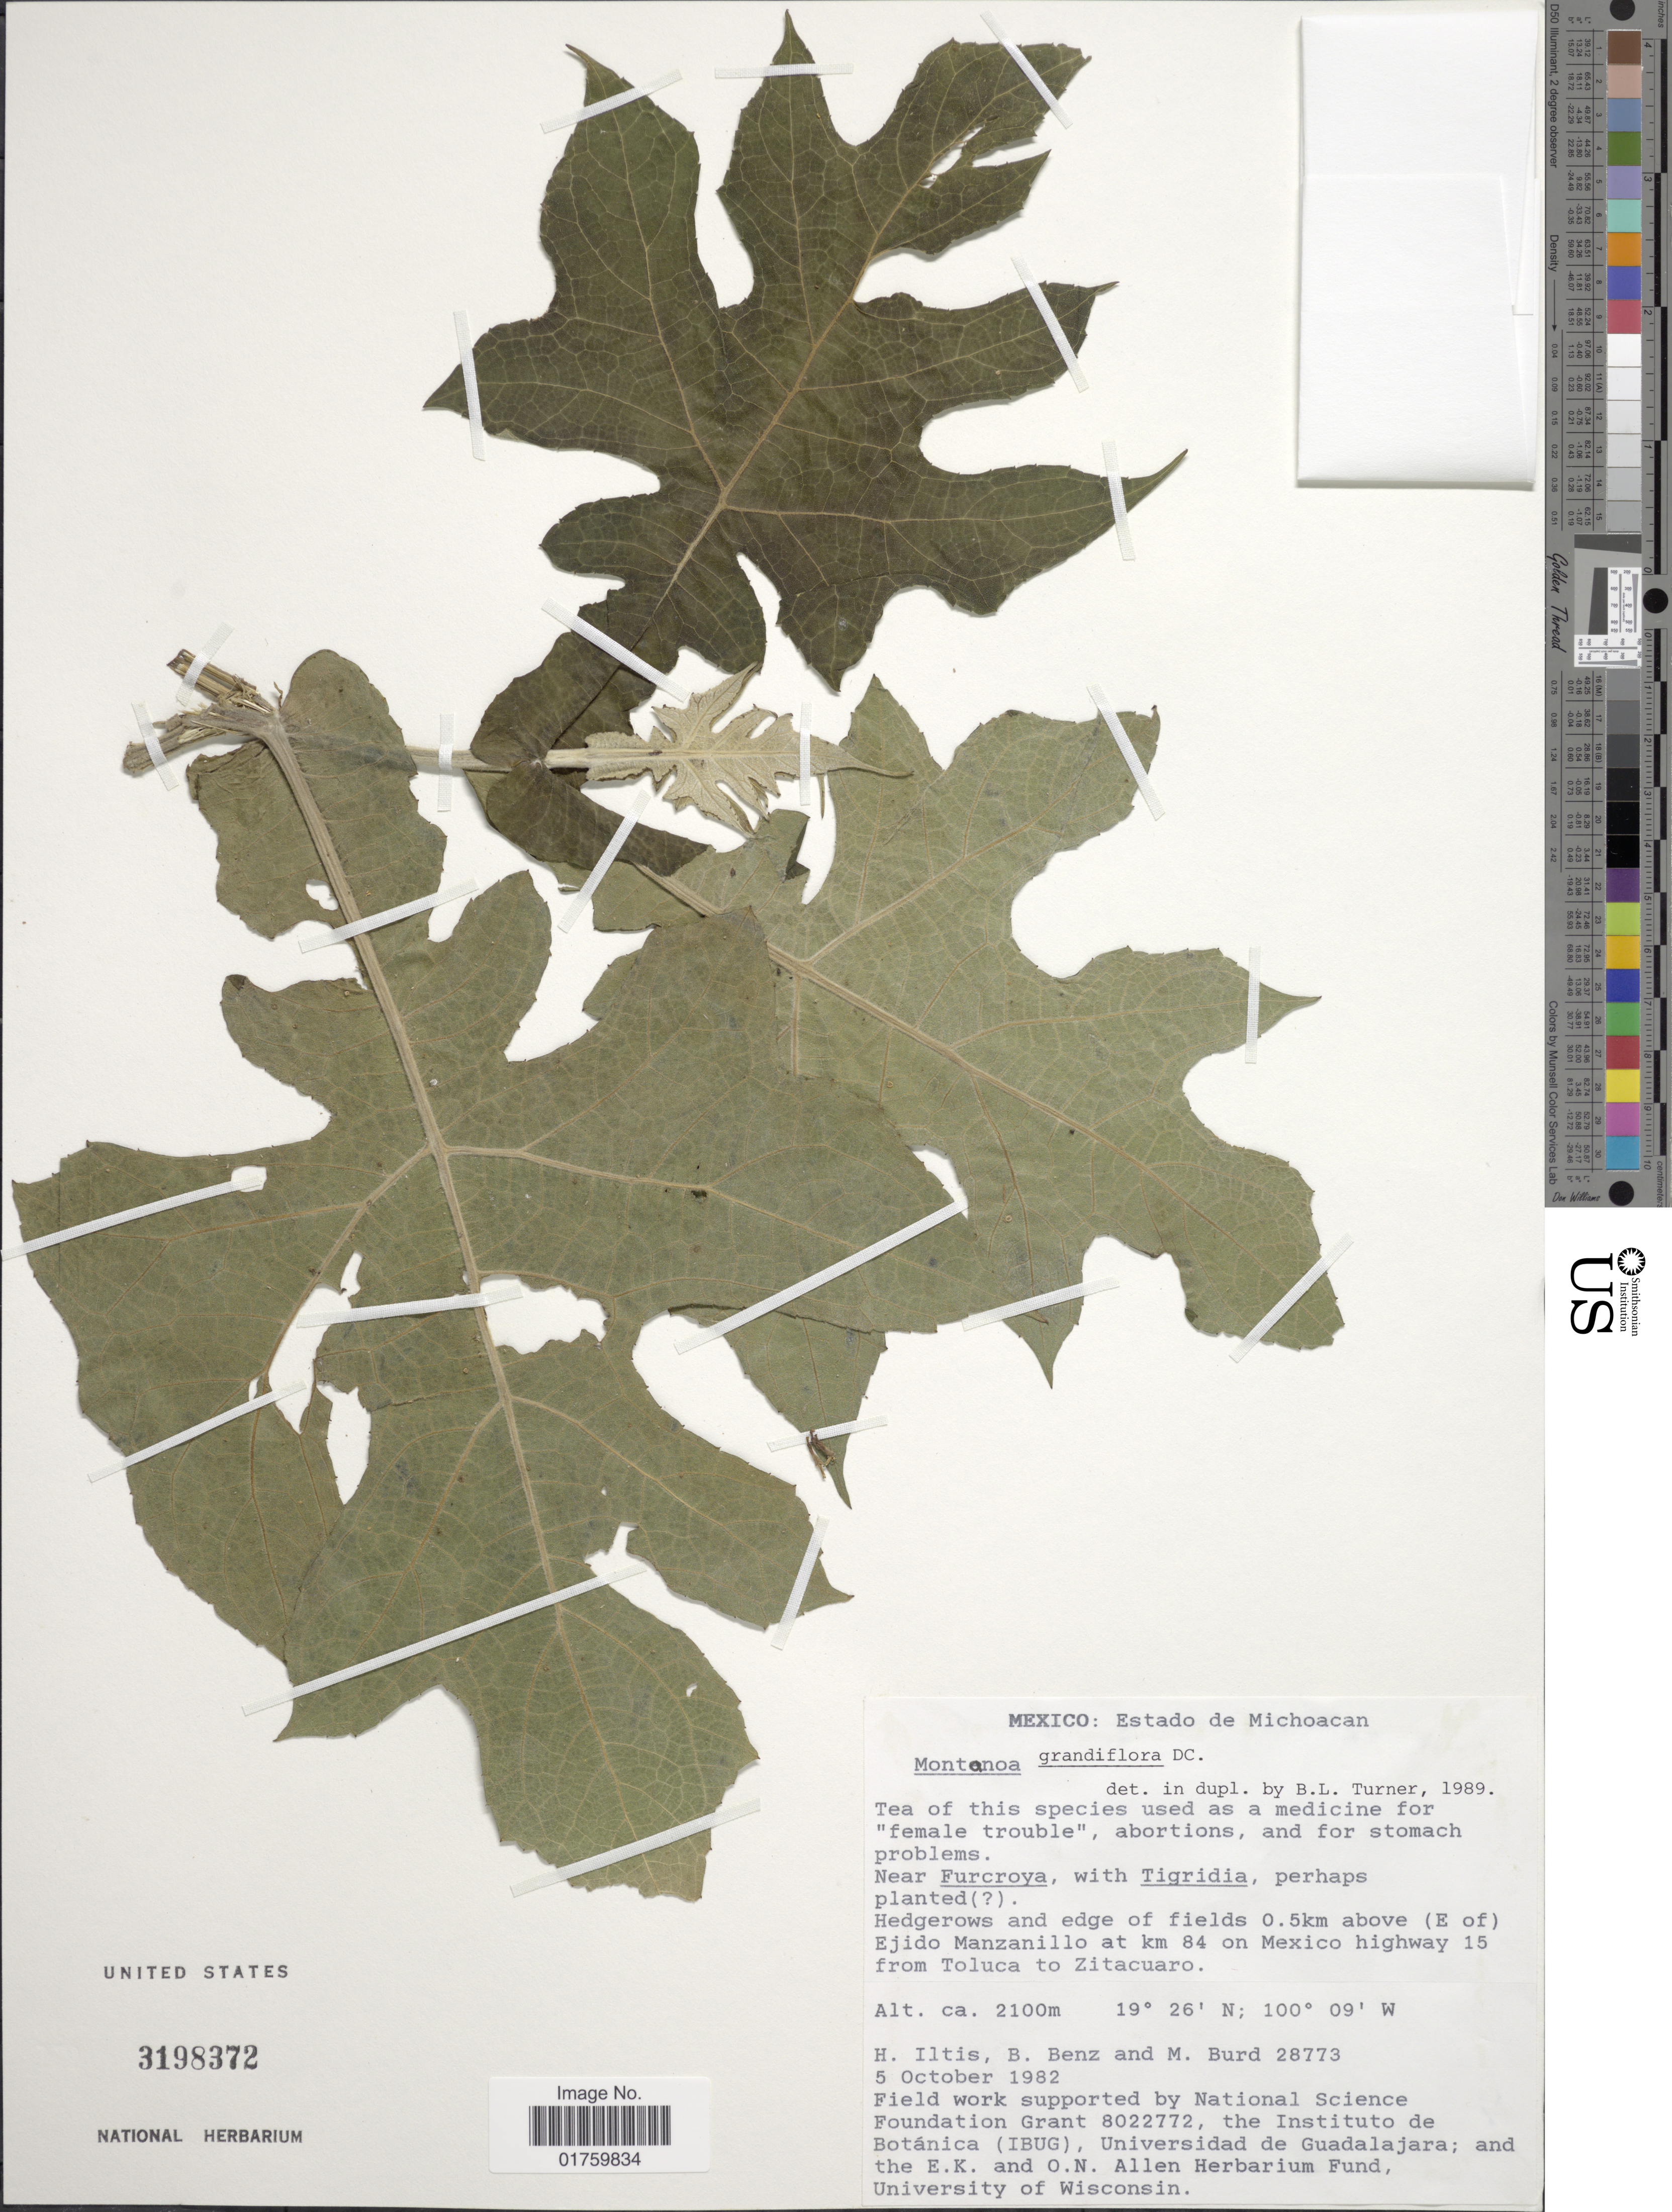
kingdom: Plantae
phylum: Tracheophyta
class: Magnoliopsida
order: Asterales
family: Asteraceae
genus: Montanoa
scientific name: Montanoa grandiflora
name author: Alaman ex DC.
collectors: H. Iltis, B. Benz & M. Burd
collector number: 28773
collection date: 1982-10-05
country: Mexico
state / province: Michoacán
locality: Hedgerows and edge of fields 0.5 km above (E of) Ejido Manzanillo at km 84 on Mexico highway 15 from Toluca to Zitacuaro.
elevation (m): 2100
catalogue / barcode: US 3198372